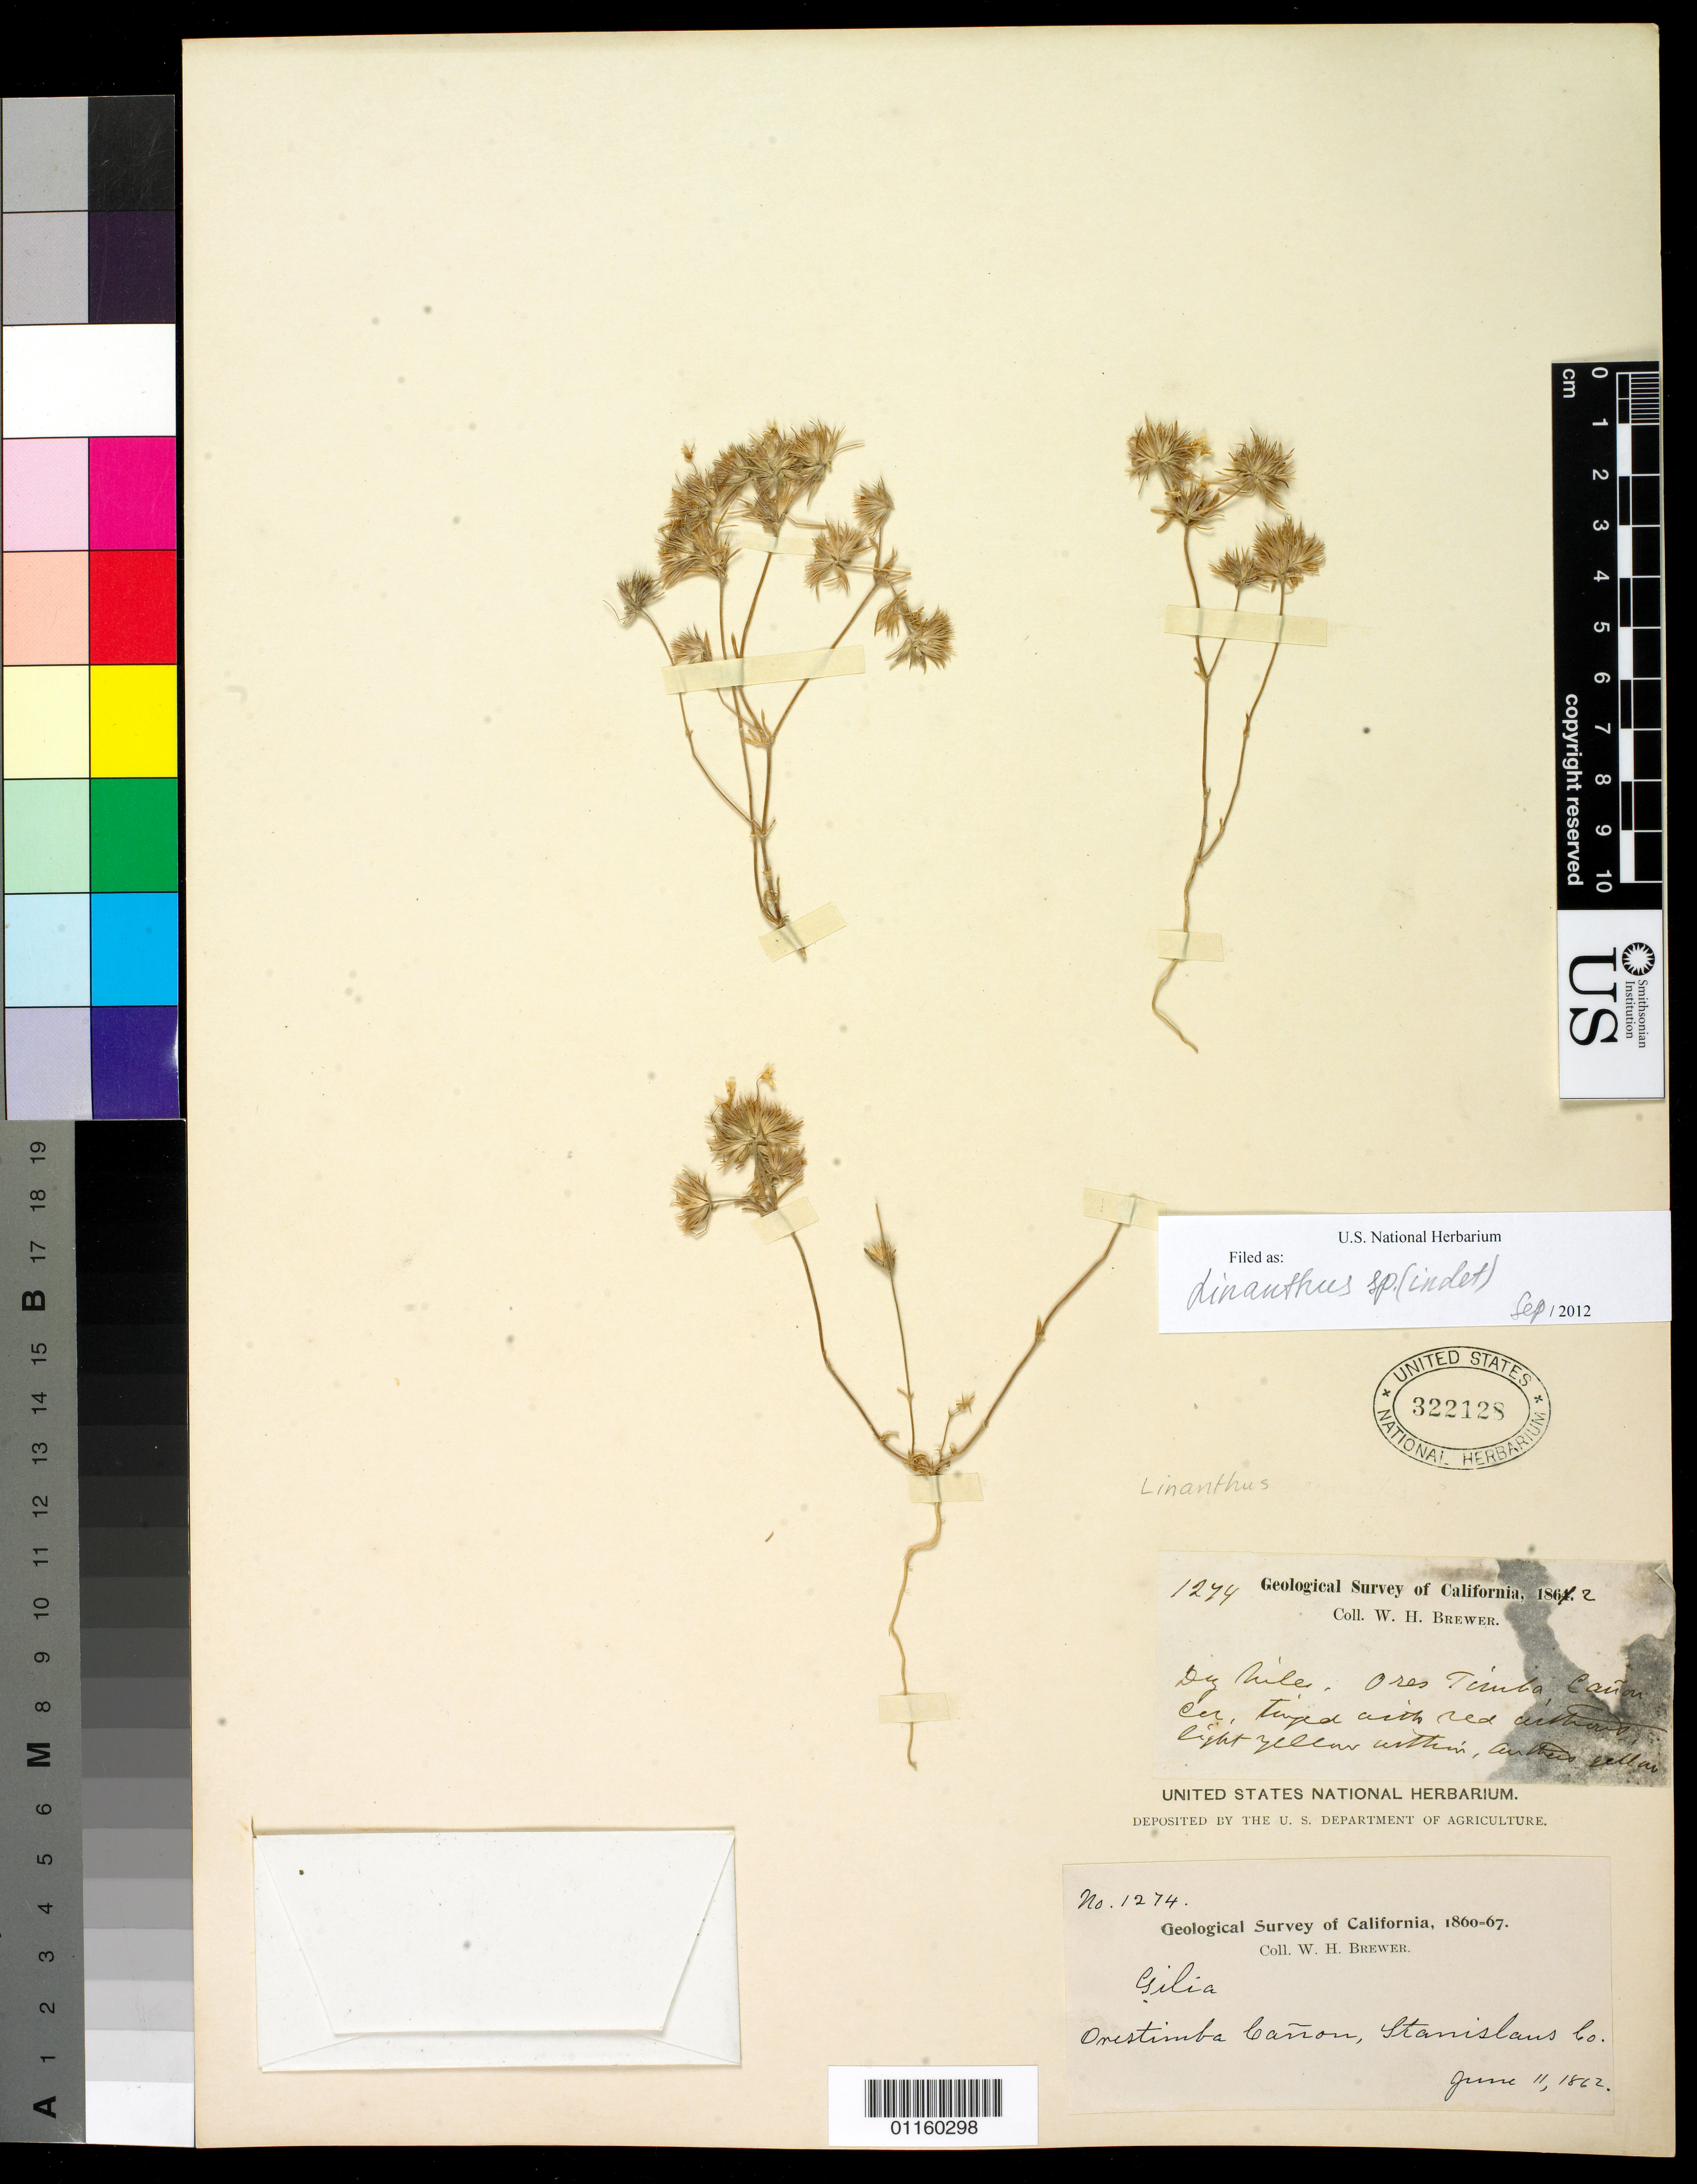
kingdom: Plantae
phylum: Tracheophyta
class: Magnoliopsida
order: Ericales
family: Polemoniaceae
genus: Leptosiphon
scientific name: Leptosiphon sp.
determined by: Strong, Mark T., (BOT), Smithsonian Institution - National Museum of Natural History (UNITED STATES)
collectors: W. H. Brewer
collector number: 1274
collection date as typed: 11 Jun 1862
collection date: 1862-06-11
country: United States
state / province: California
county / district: Stanislaus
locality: Orewstimba Canyon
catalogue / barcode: US 322128